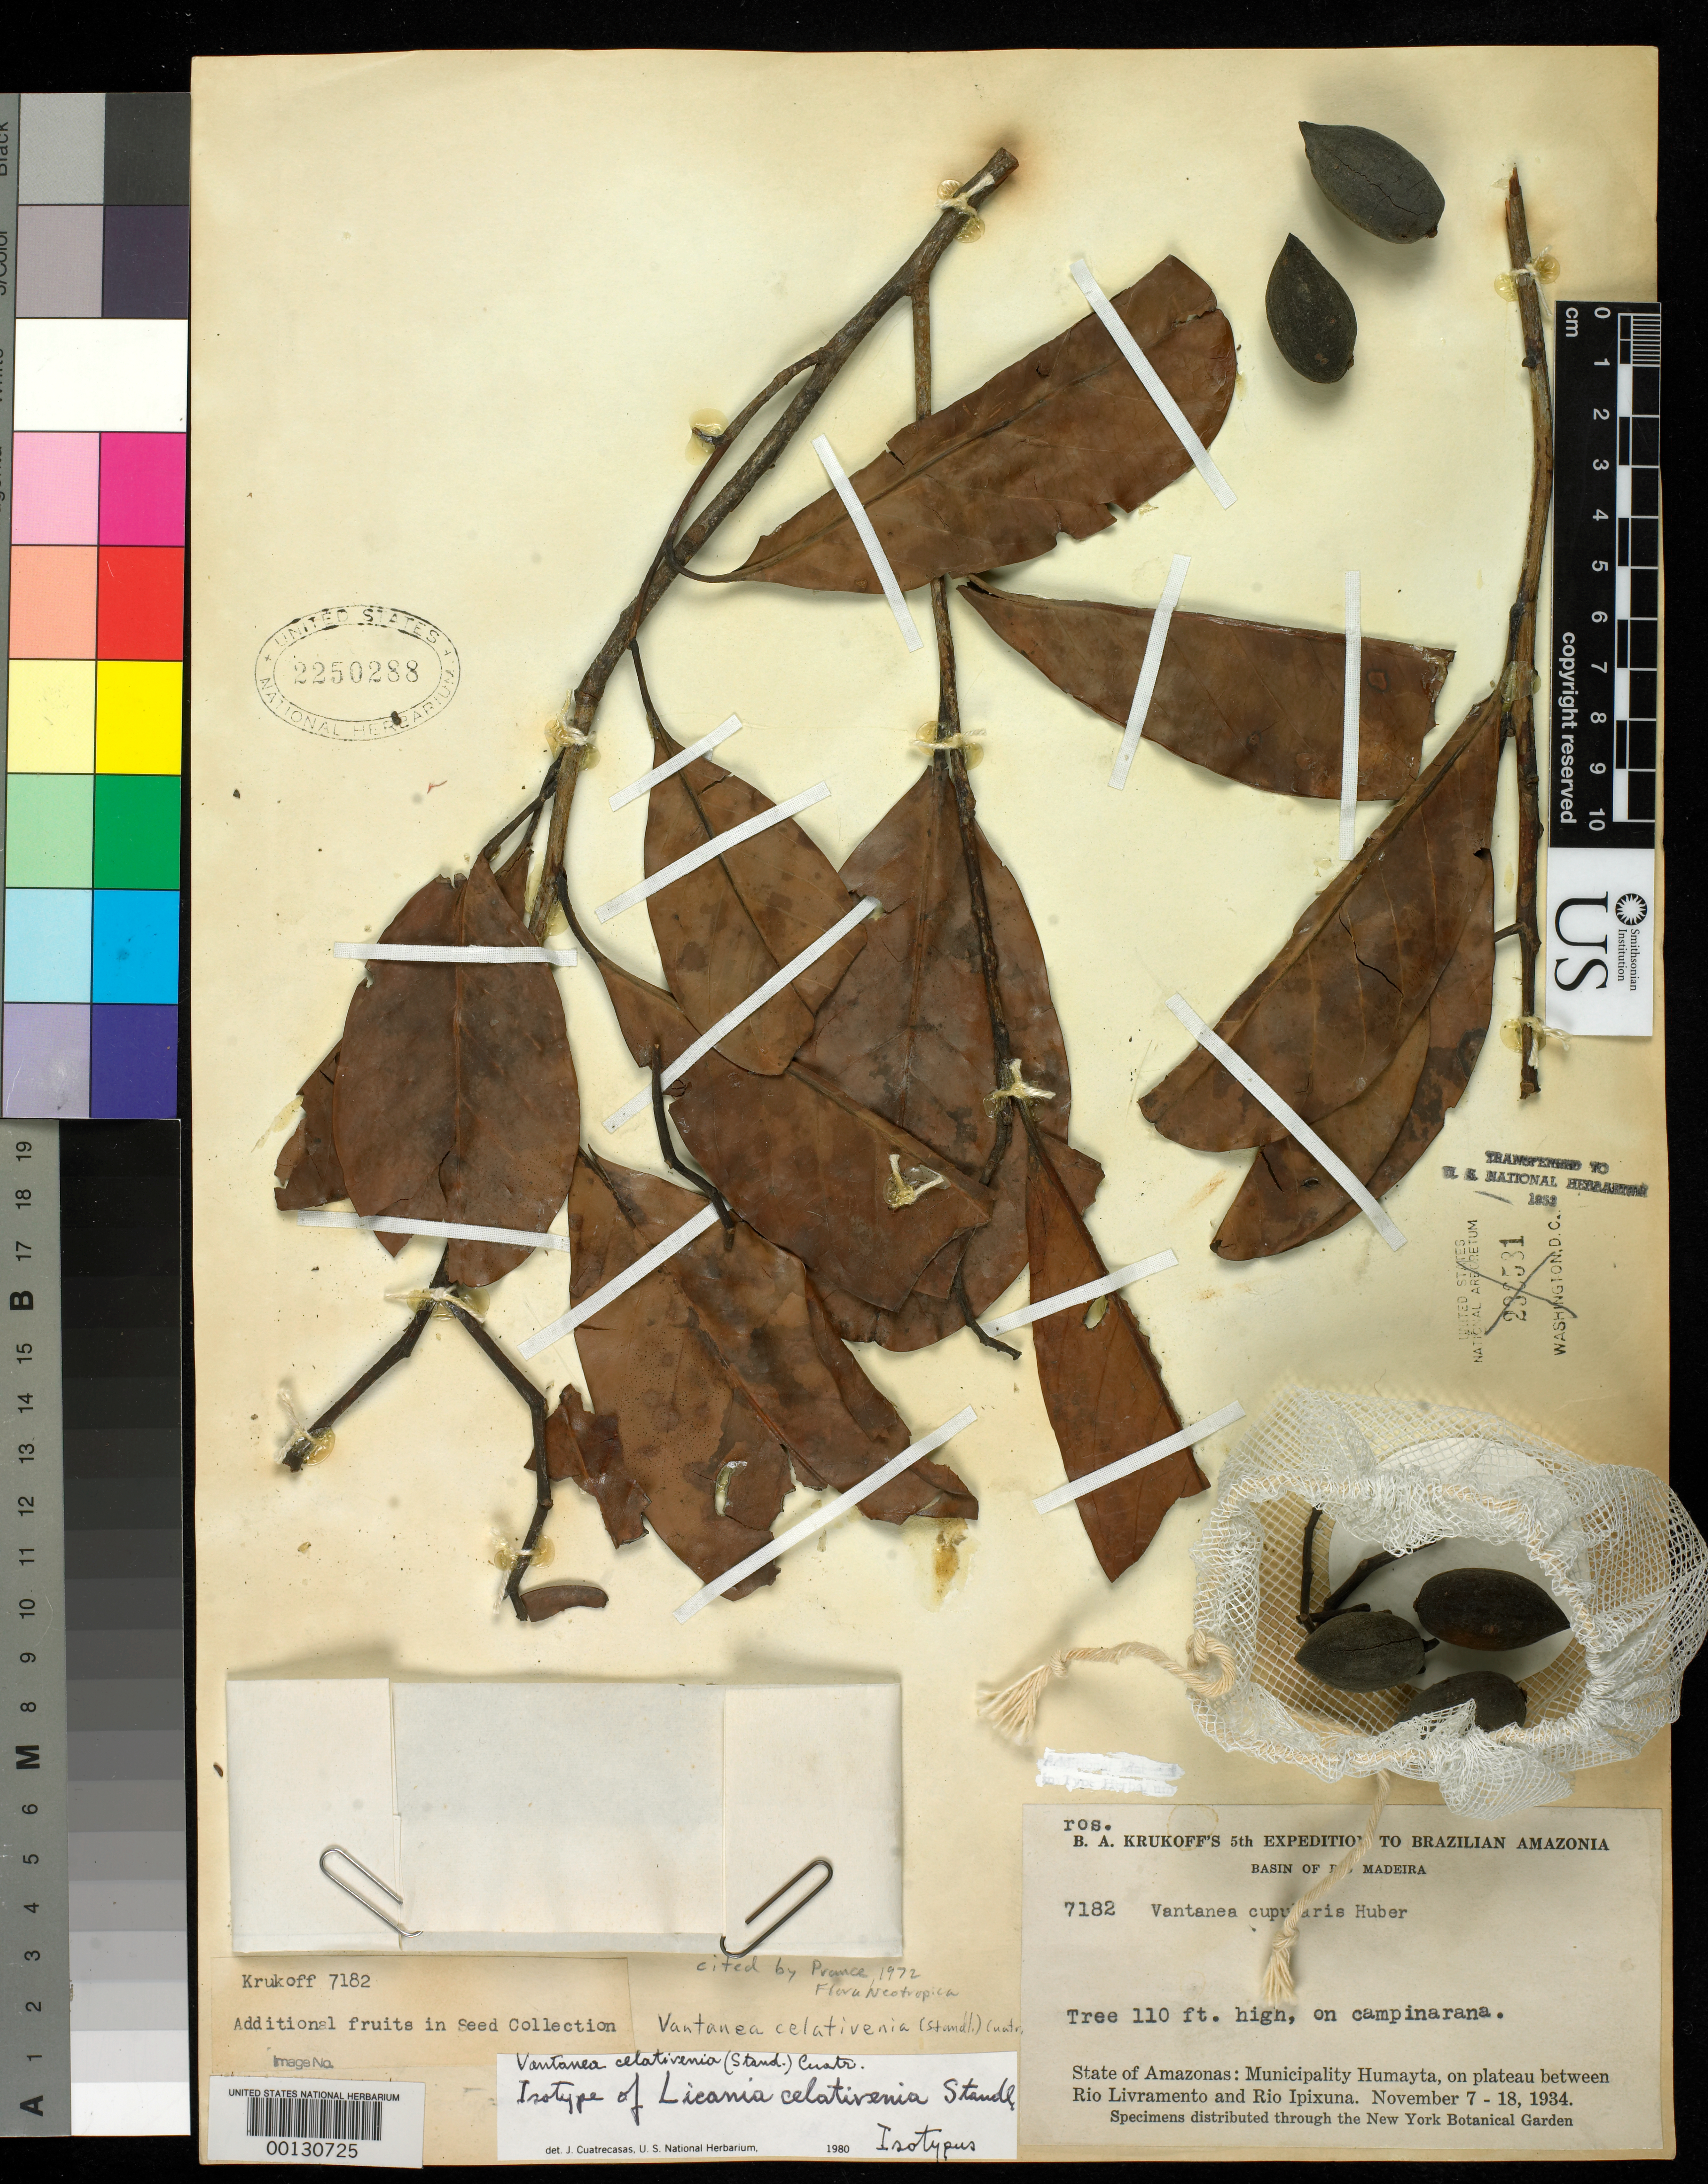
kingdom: Plantae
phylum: Tracheophyta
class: Magnoliopsida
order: Malpighiales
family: Chrysobalanaceae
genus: Licania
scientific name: Licania celativenia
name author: Standl.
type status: Isotype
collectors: B. A. Krukoff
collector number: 7182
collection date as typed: Nov 1934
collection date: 1934-11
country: Brazil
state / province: Amazonas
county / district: Humaitá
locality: Rio Livramento & Rio Lixuna.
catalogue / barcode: US 2250288